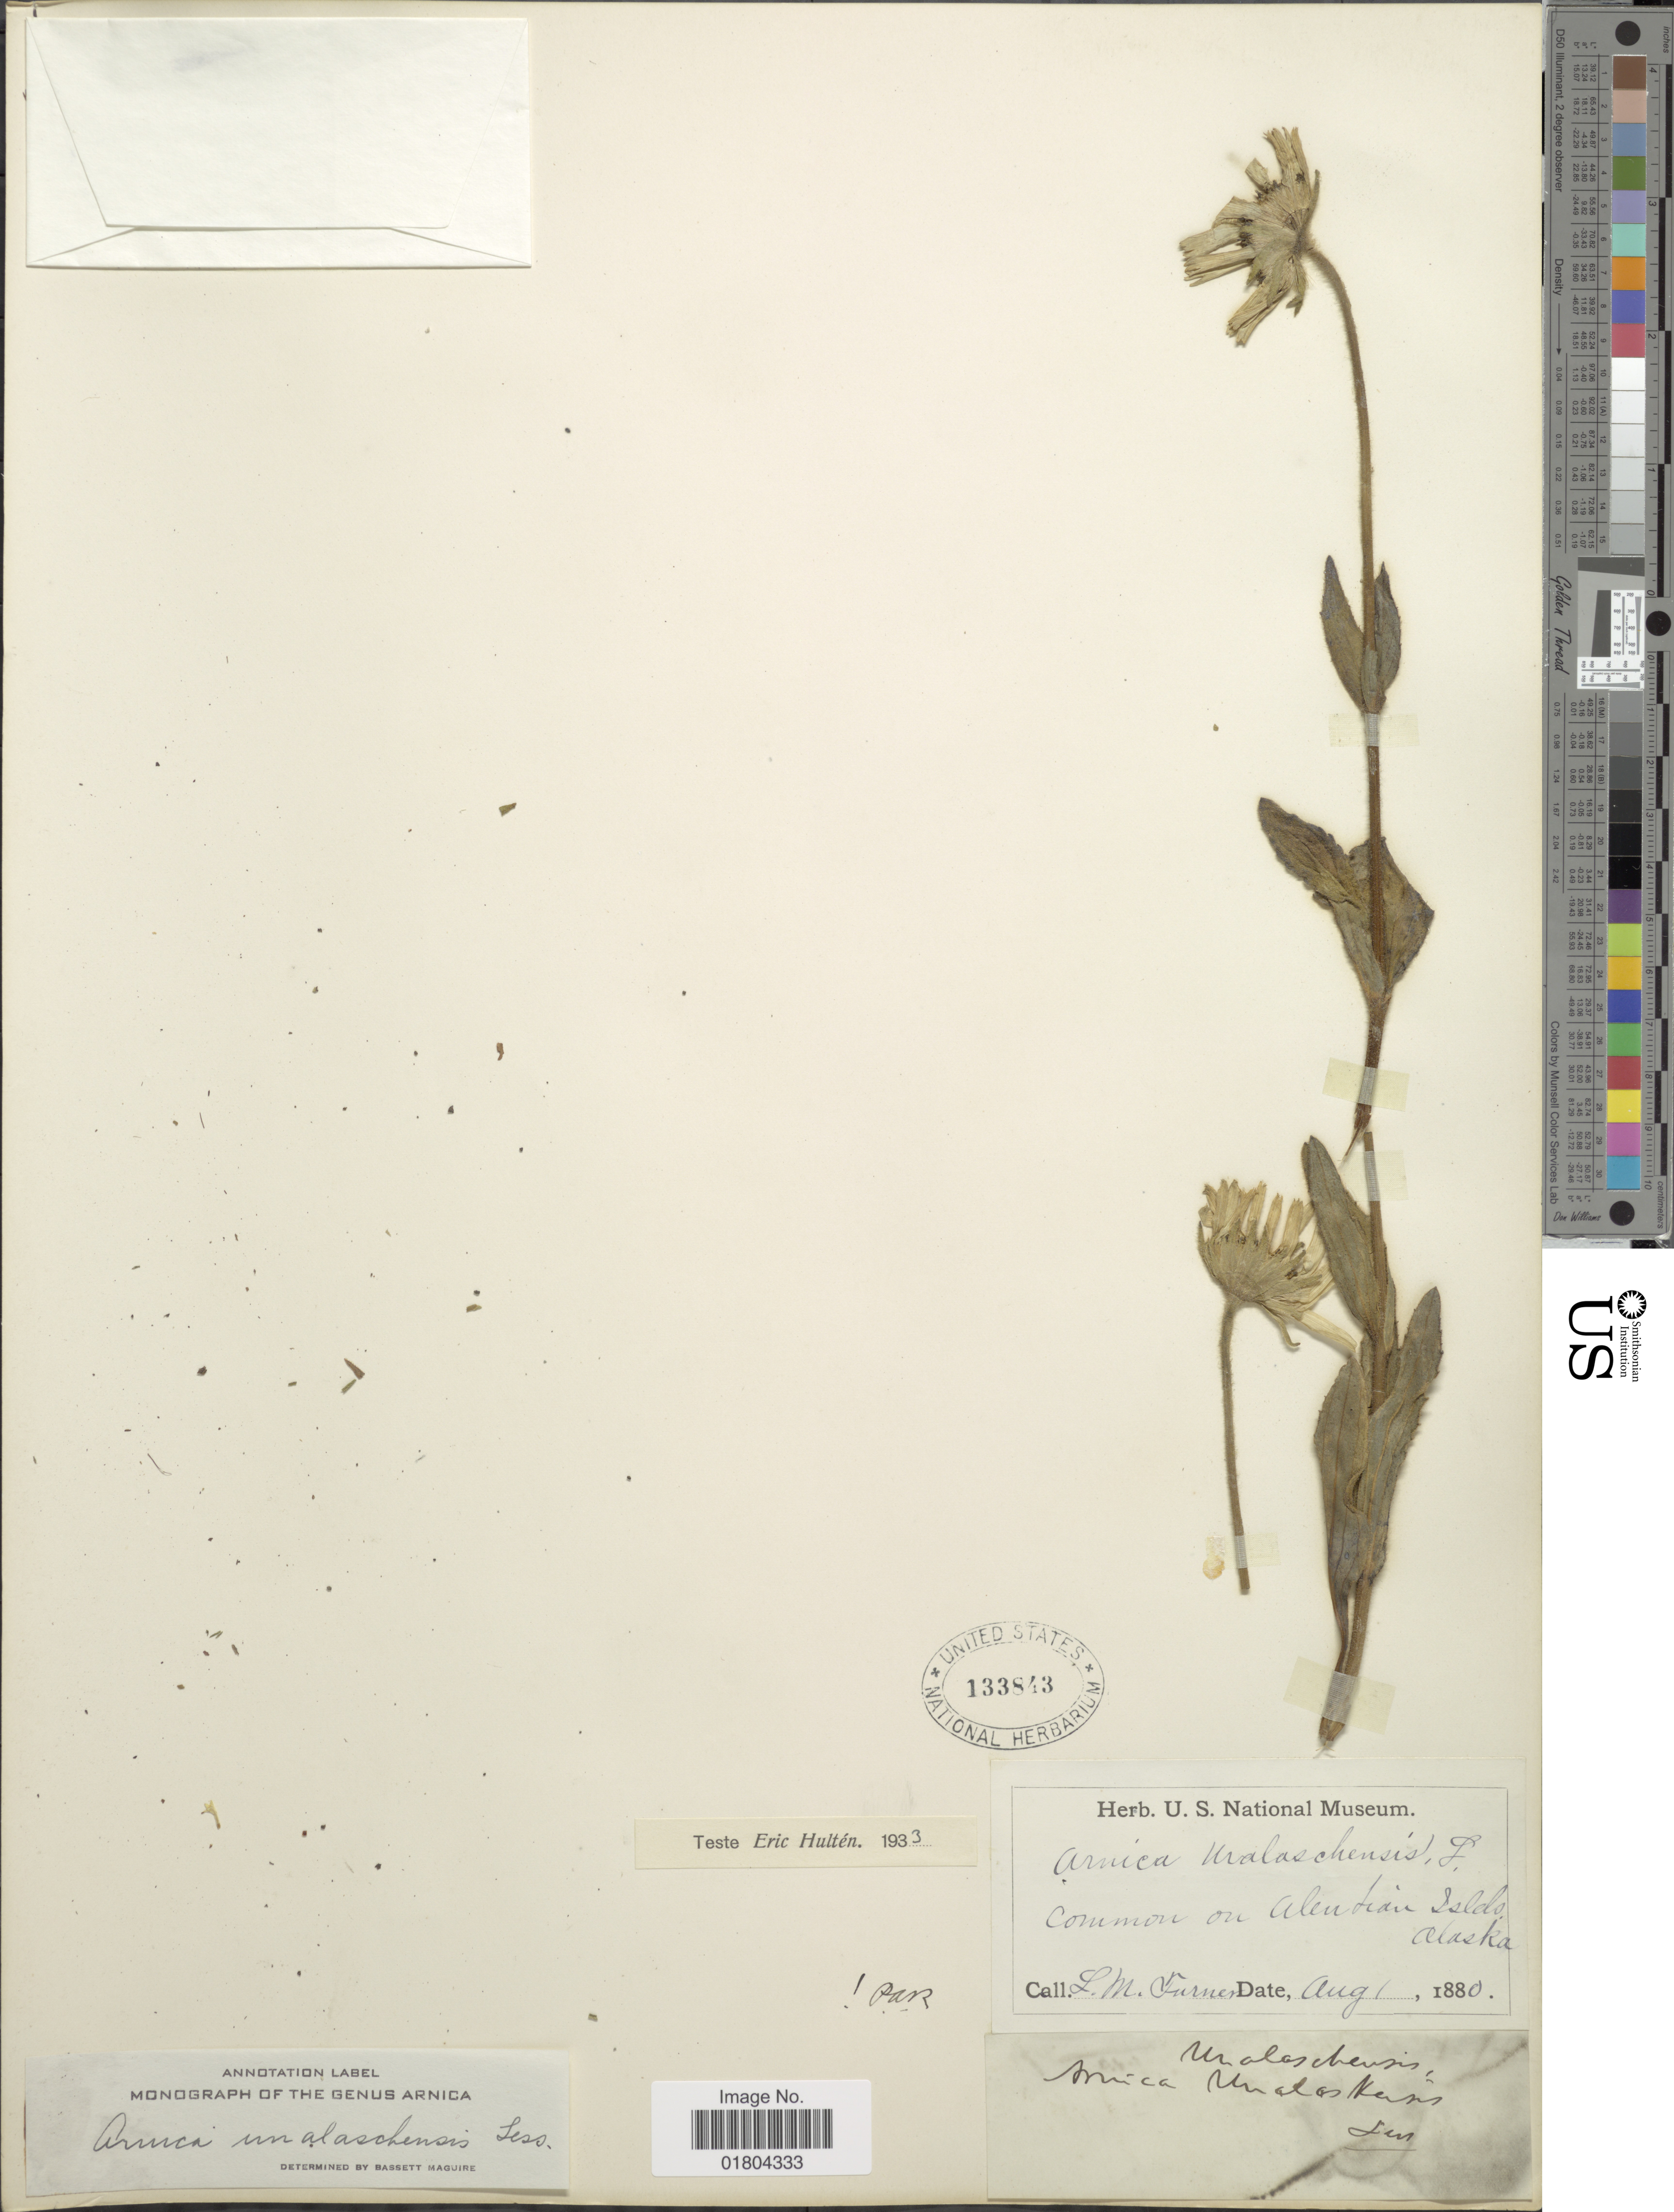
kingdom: Plantae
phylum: Tracheophyta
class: Magnoliopsida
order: Asterales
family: Asteraceae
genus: Arnica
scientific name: Arnica unalashcensis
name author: Less.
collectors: L. M. Turner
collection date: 1880-08-01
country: United States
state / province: Alaska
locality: Common on Aleutian Islds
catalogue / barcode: US 133843